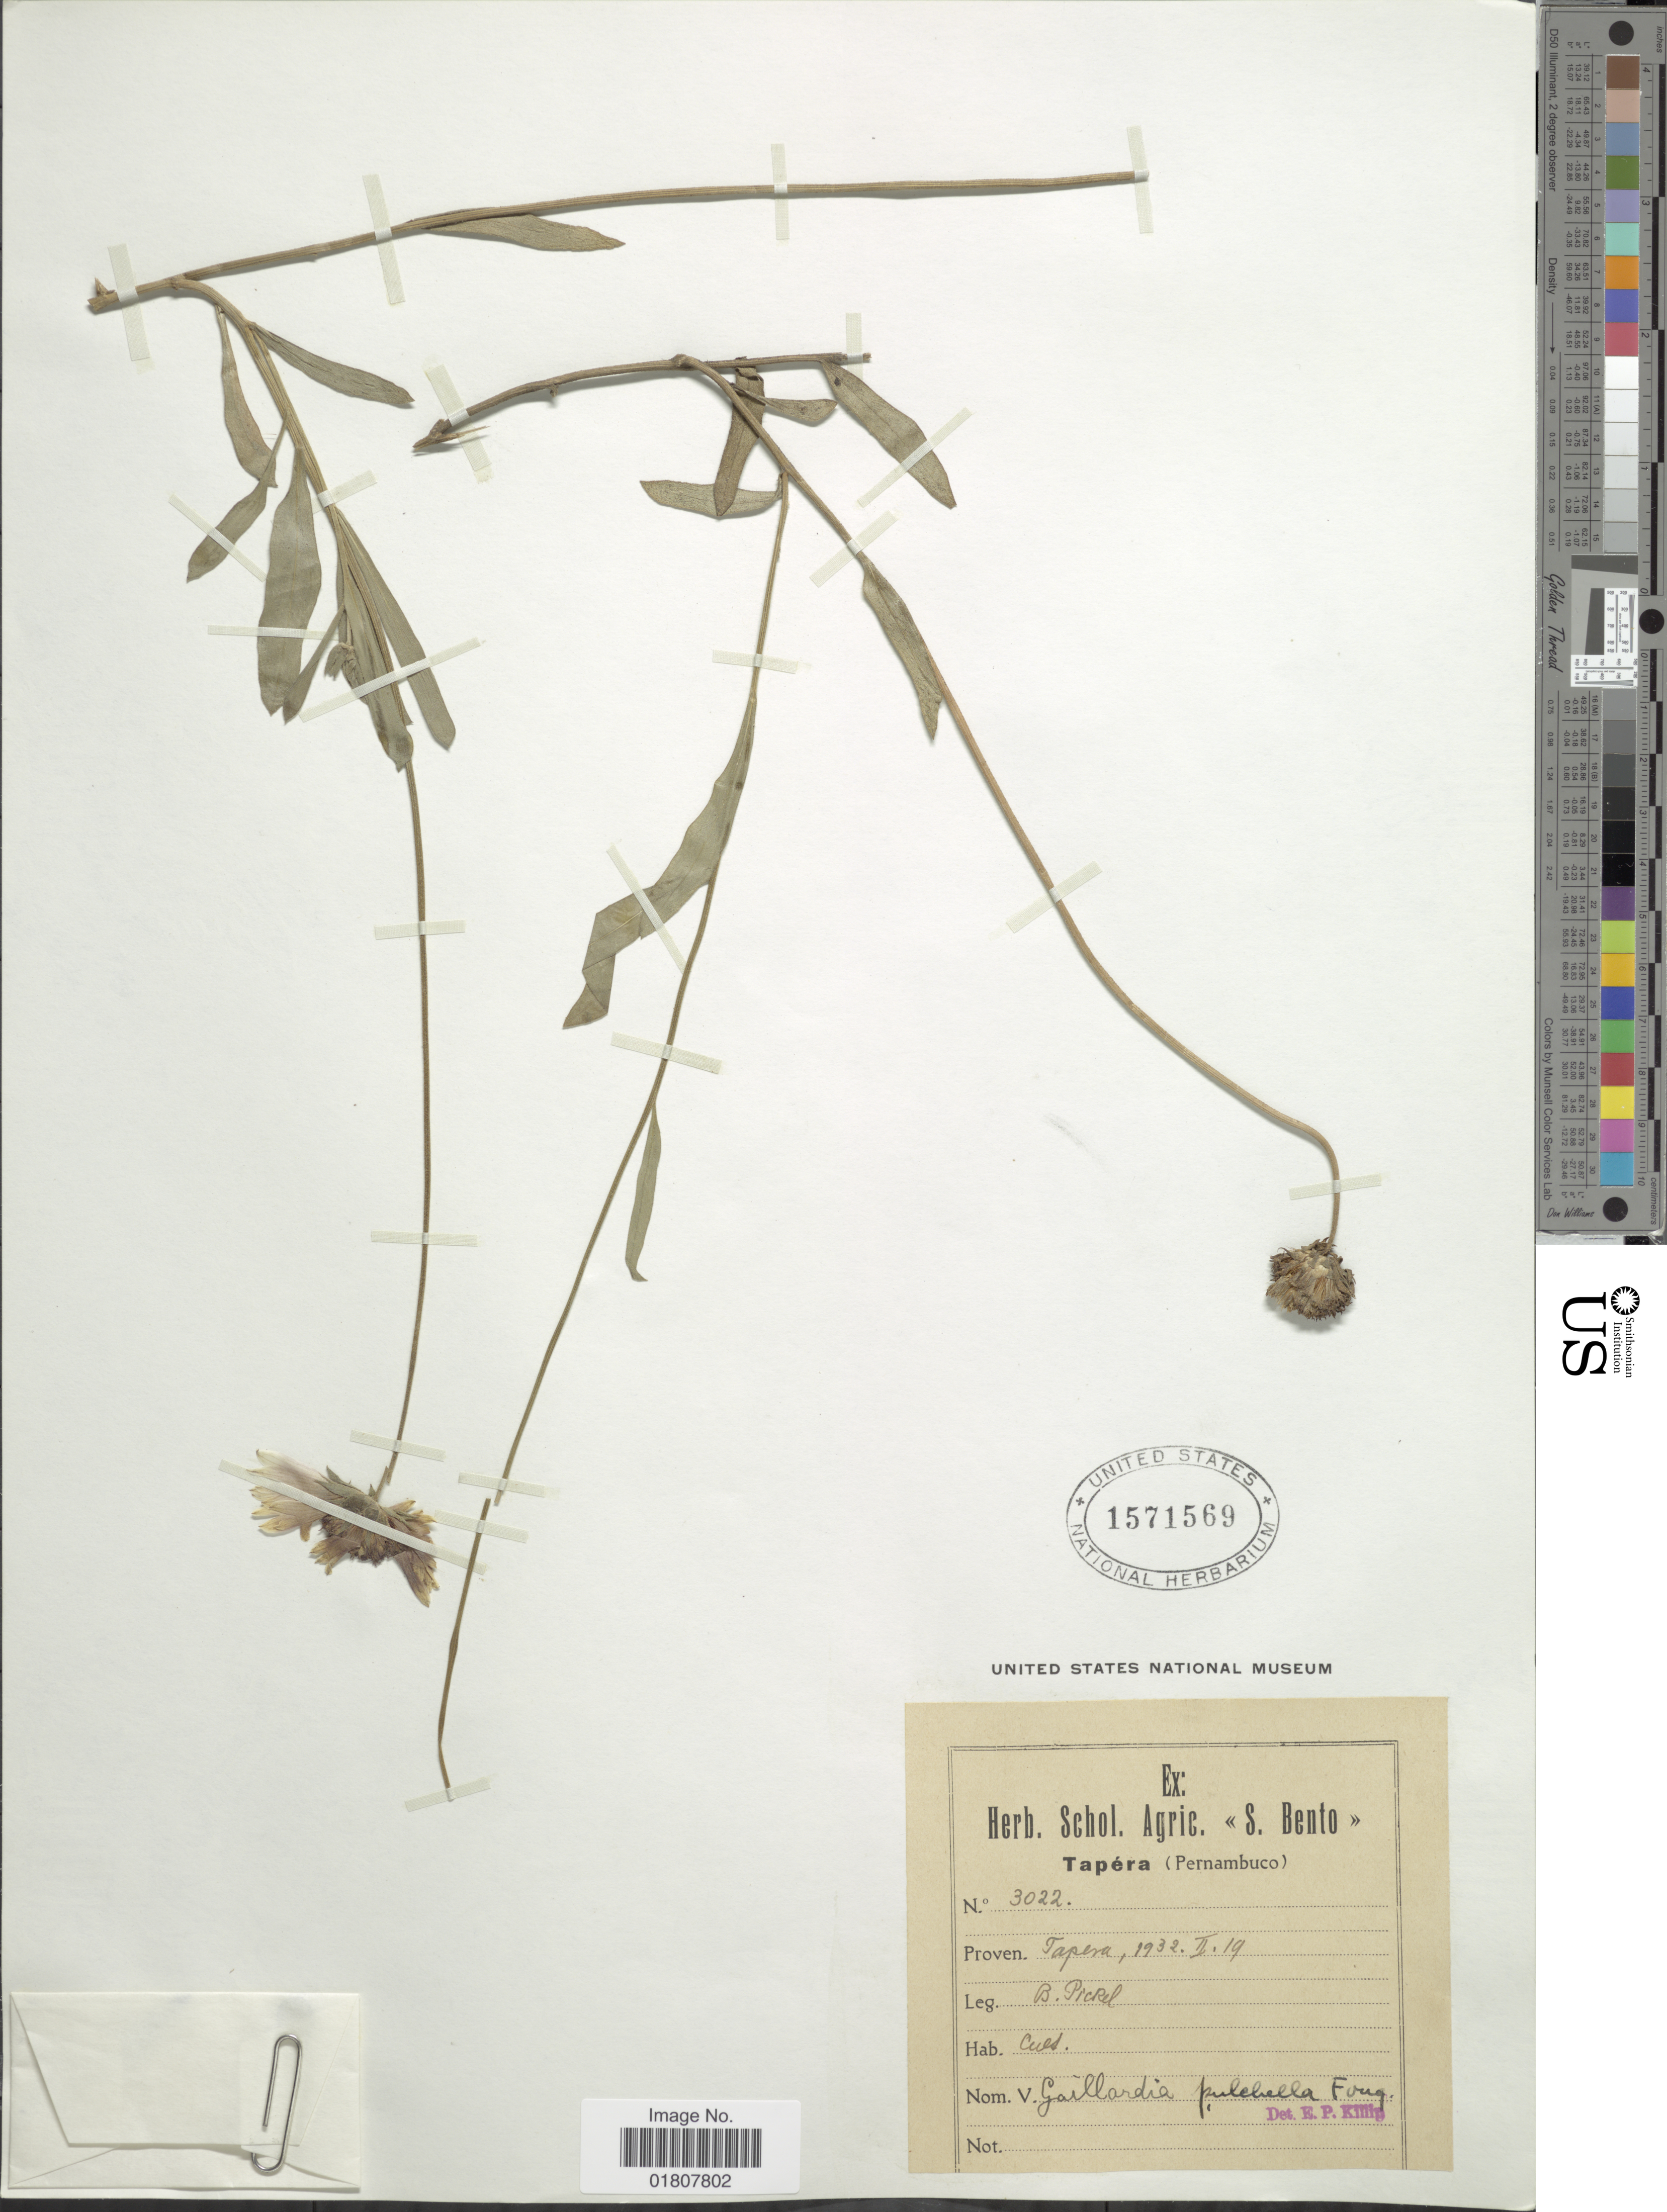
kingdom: Plantae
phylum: Tracheophyta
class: Magnoliopsida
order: Asterales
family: Asteraceae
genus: Gaillardia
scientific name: Gaillardia pulchella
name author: Foug.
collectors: B. J. Pickel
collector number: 3022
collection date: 1932-02-19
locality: Tapera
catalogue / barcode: US 1571569